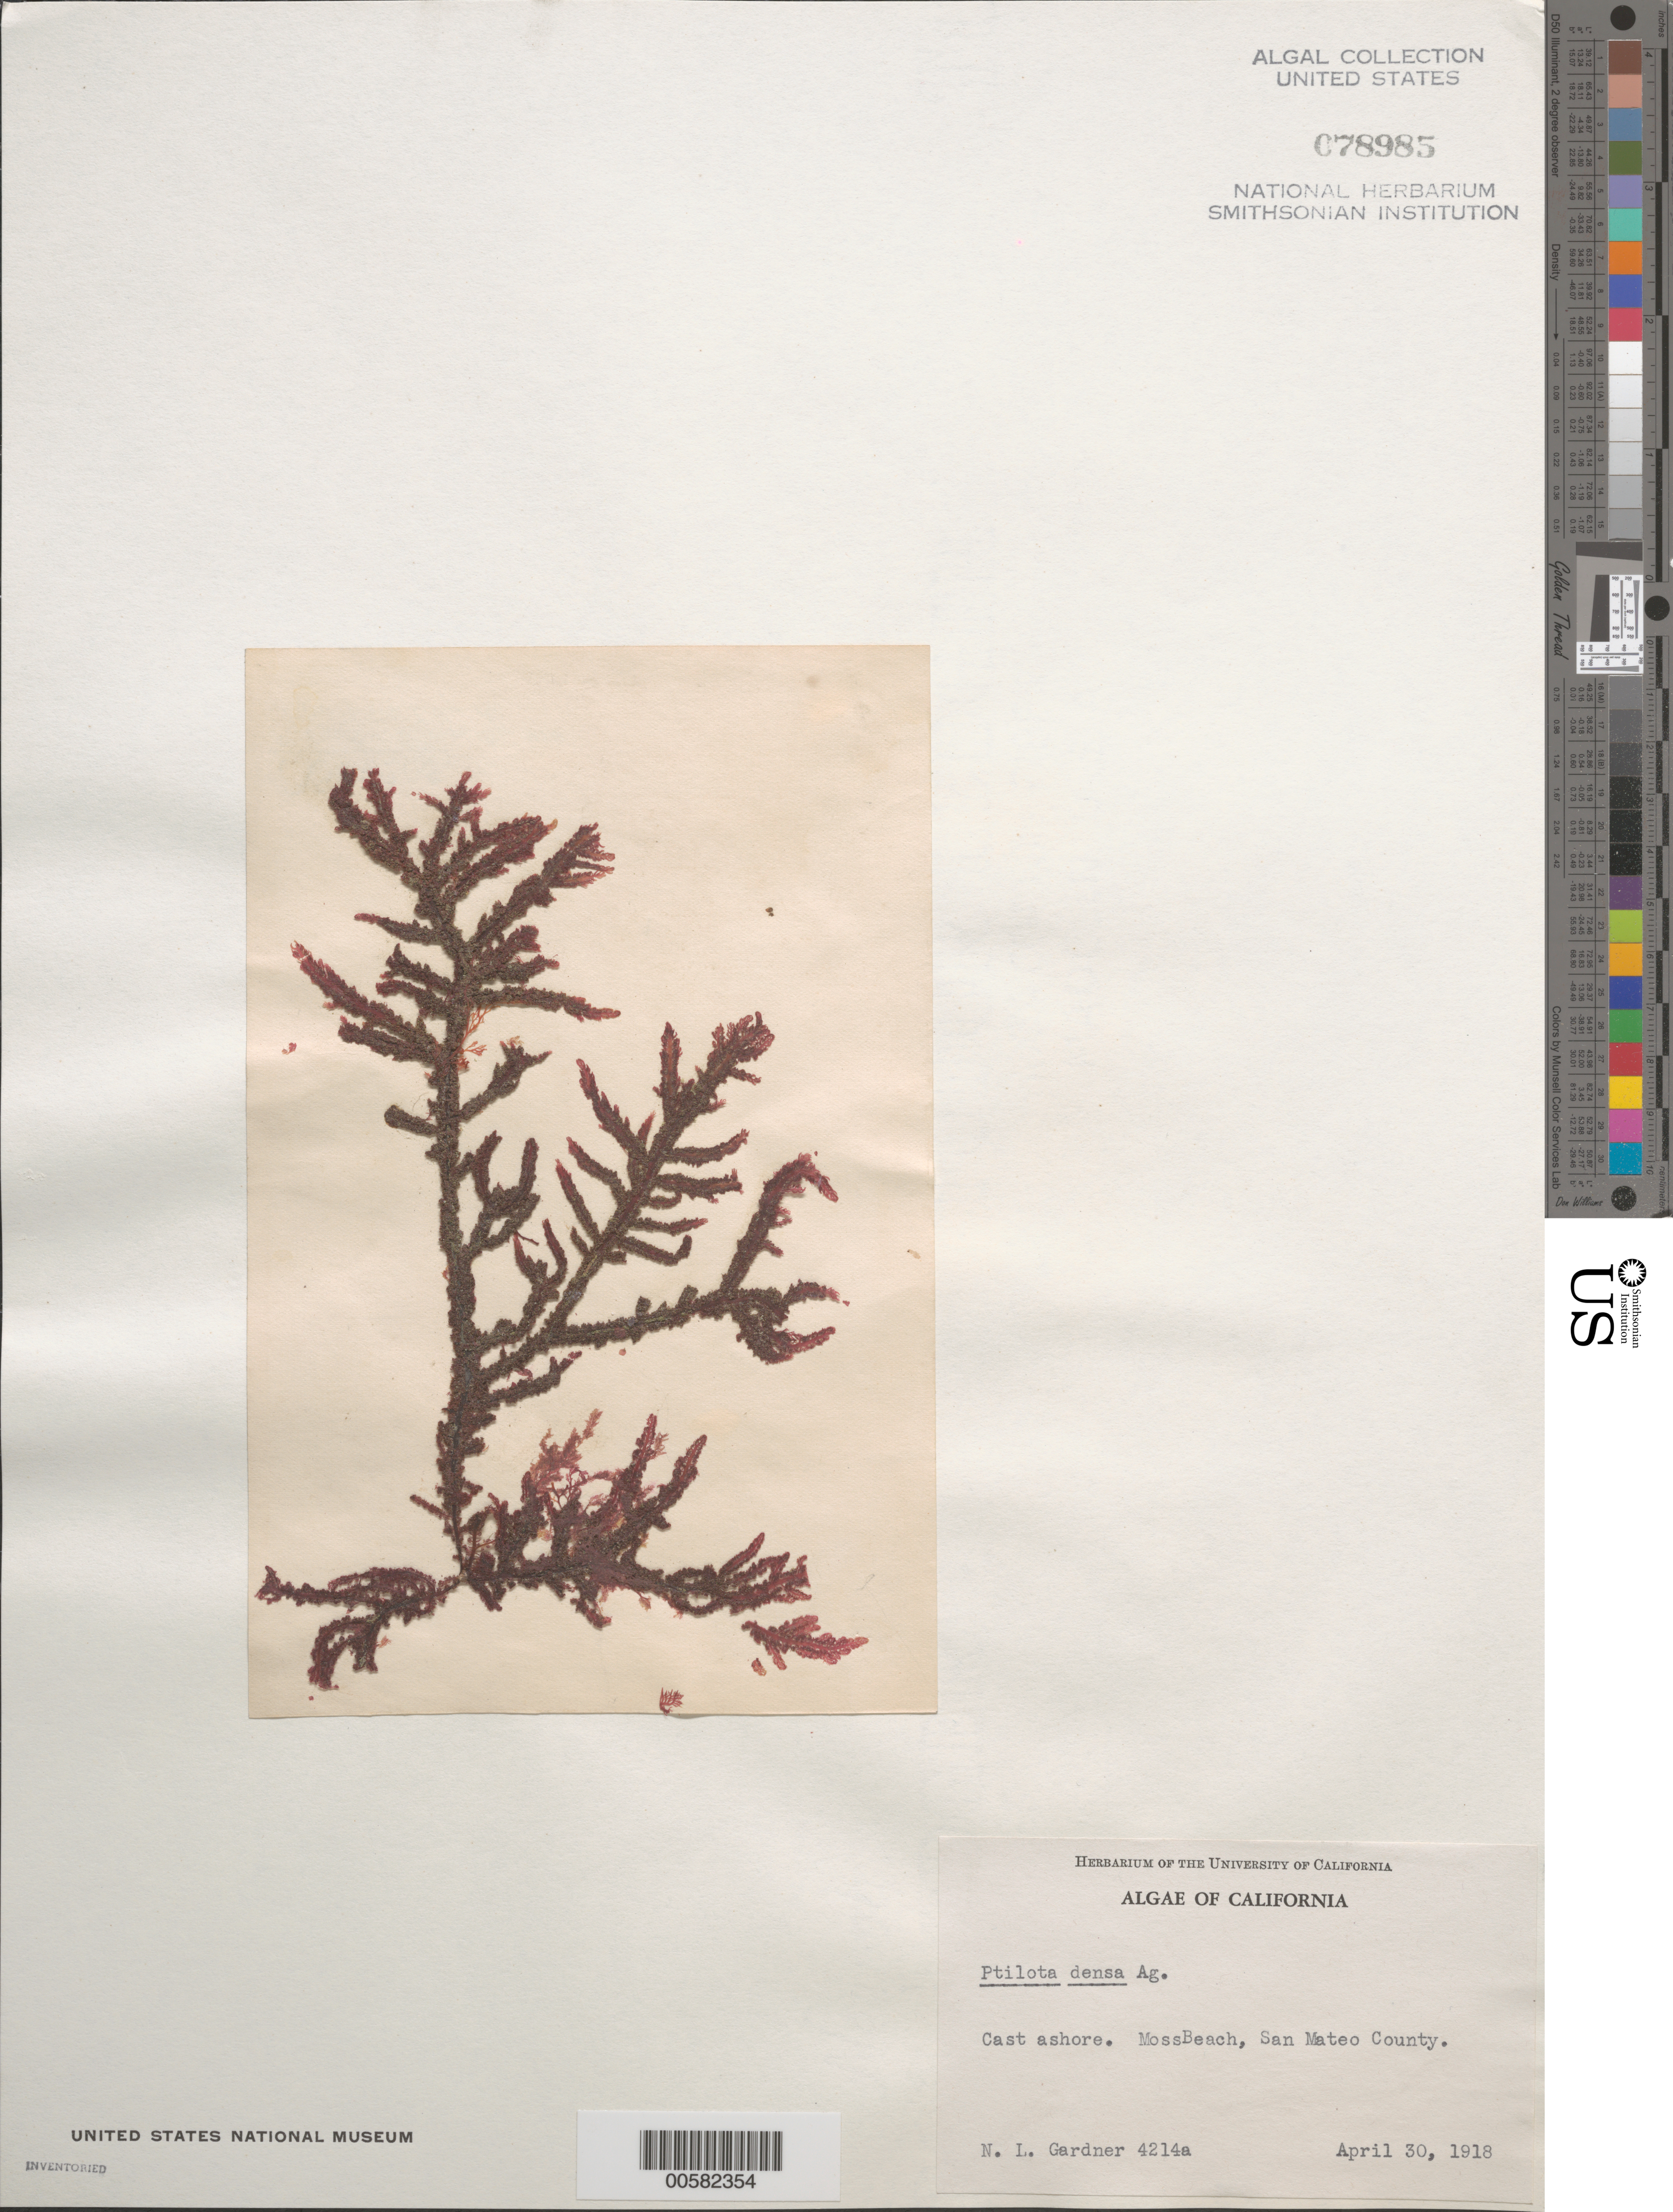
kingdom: Plantae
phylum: Rhodophyta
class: Florideophyceae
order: Ceramiales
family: Wrangeliaceae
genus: Ptilota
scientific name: Ptilota densa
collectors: N. Gardner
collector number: NLG 4214a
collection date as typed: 30 Apr 1918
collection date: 1918-04-30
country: United States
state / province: California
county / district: San Mateo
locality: Moss Beach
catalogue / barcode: US 78985